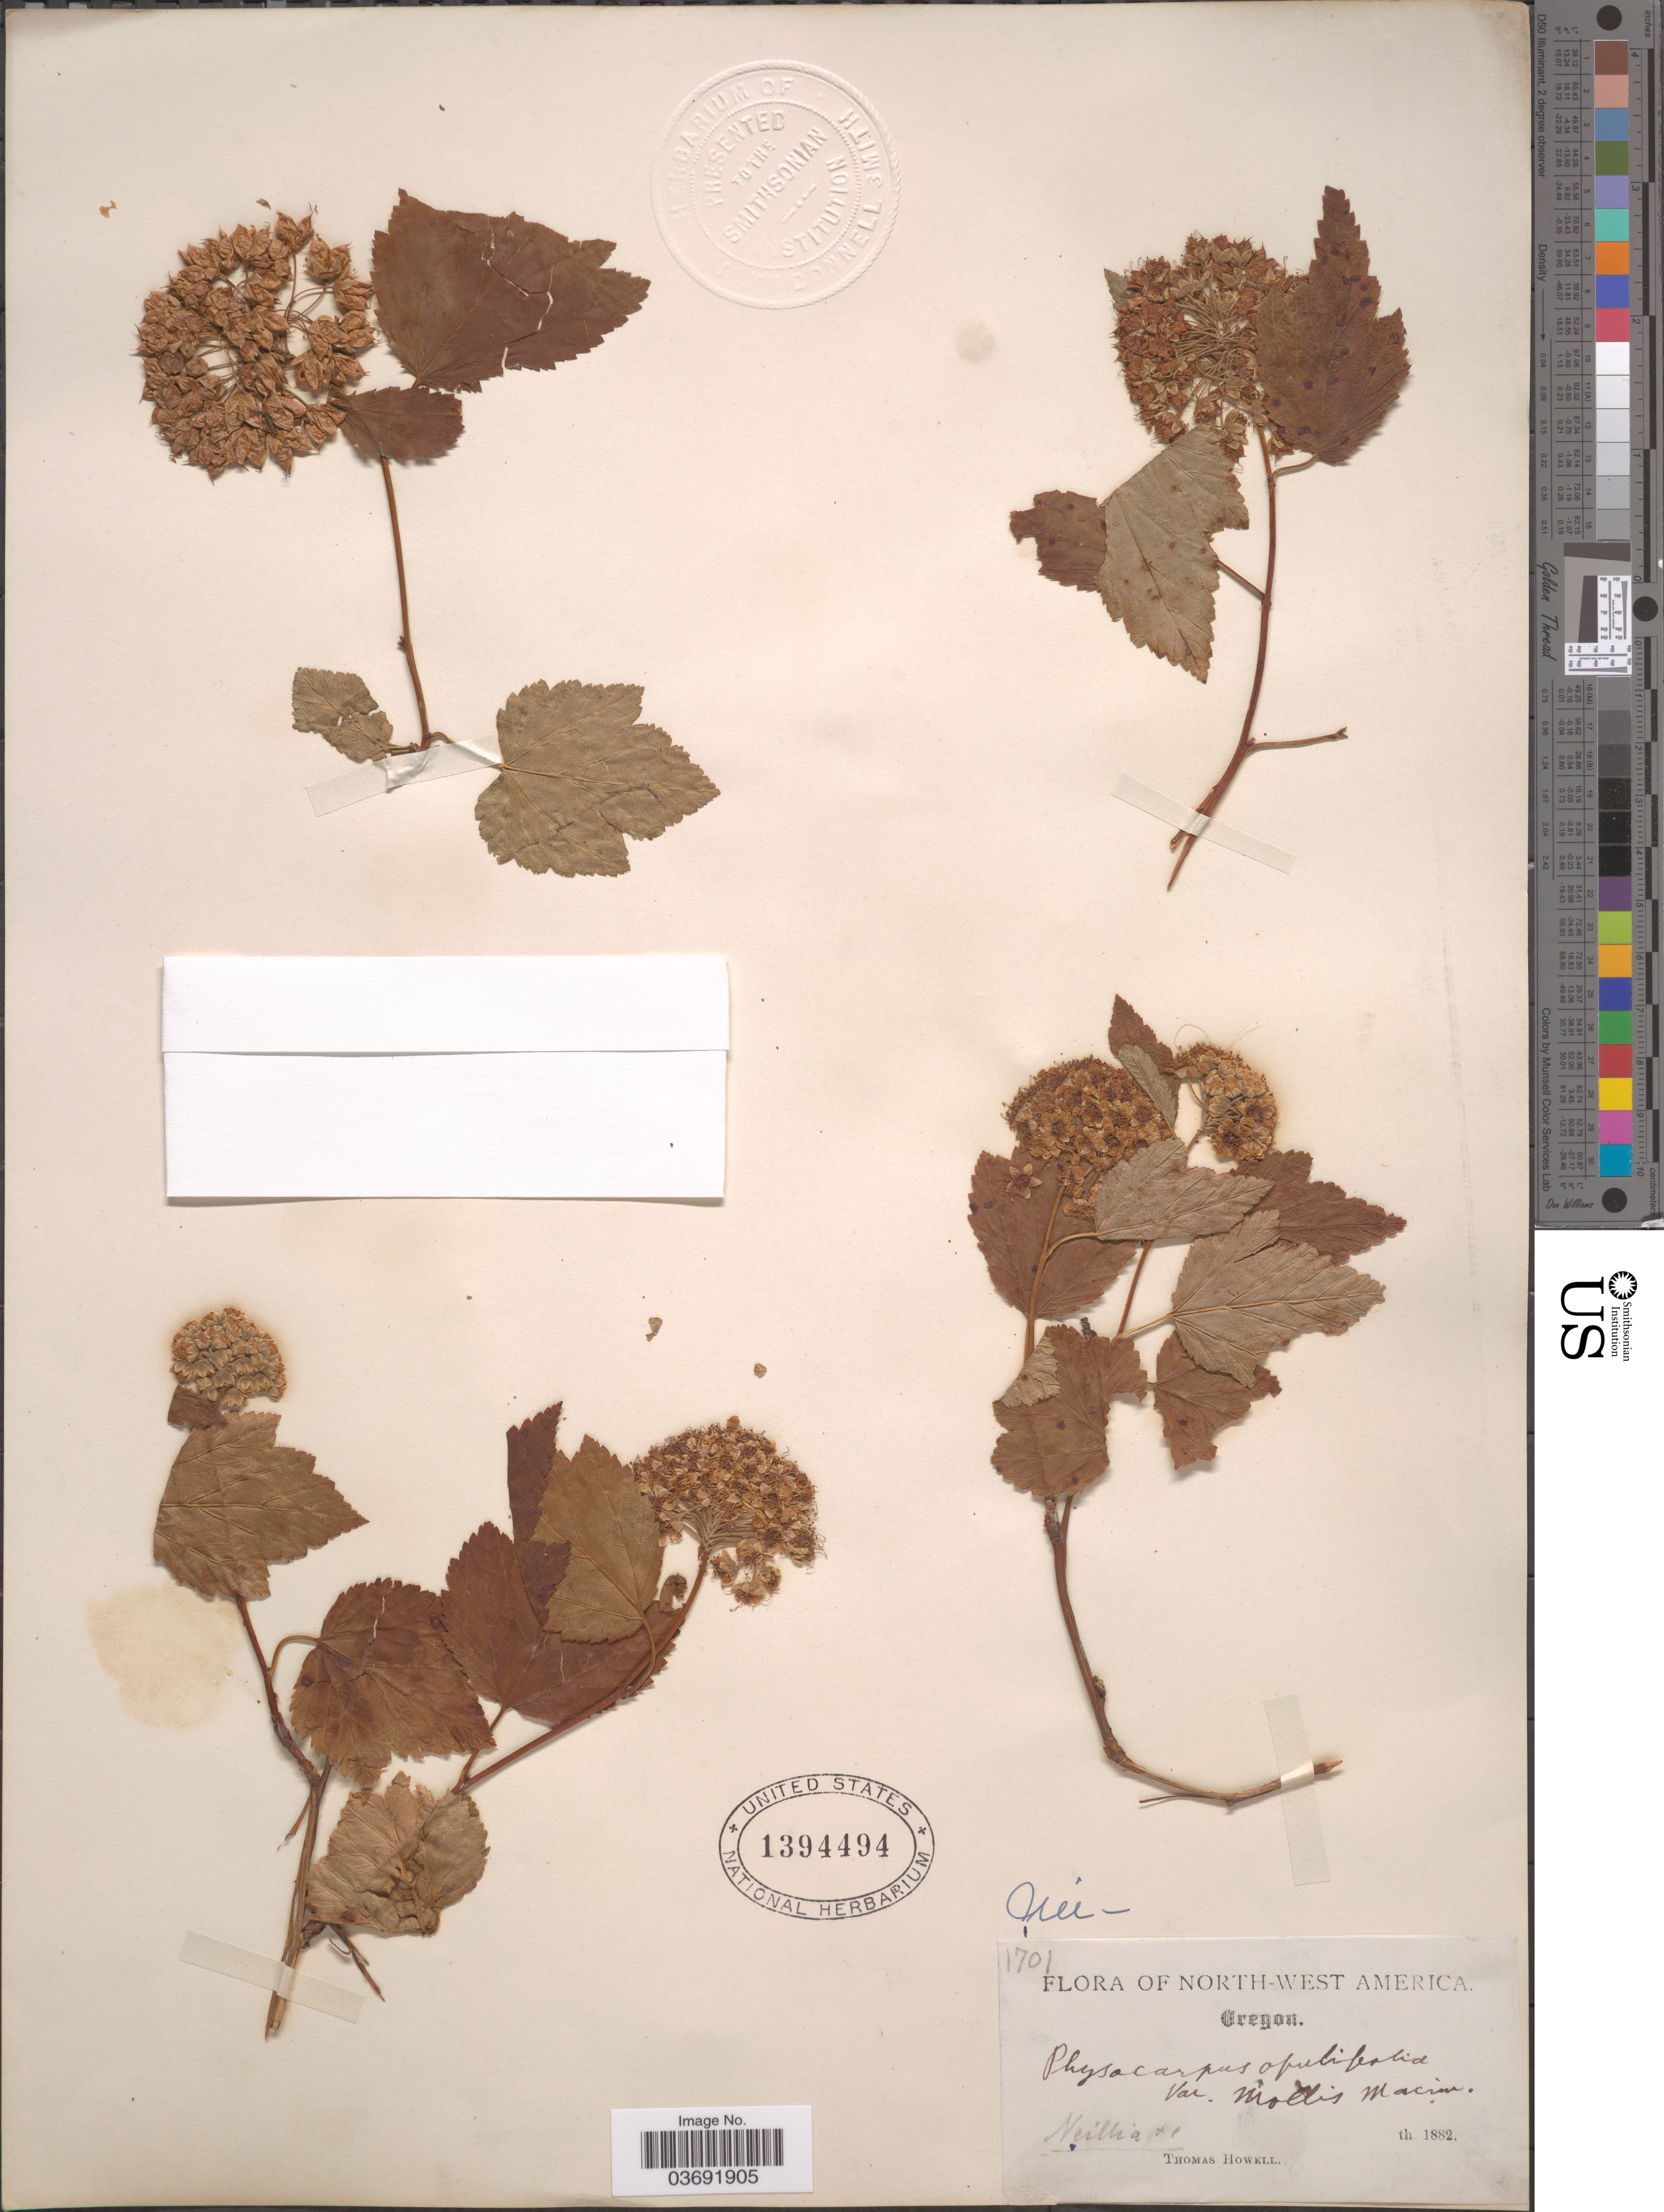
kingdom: Plantae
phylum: Tracheophyta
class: Magnoliopsida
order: Rosales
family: Rosaceae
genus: Physocarpus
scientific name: Physocarpus opulifolius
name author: (L.) Maxim.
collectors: T. Howell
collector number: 1701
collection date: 1882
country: United States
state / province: Oregon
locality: North-West America.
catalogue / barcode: US 1394494